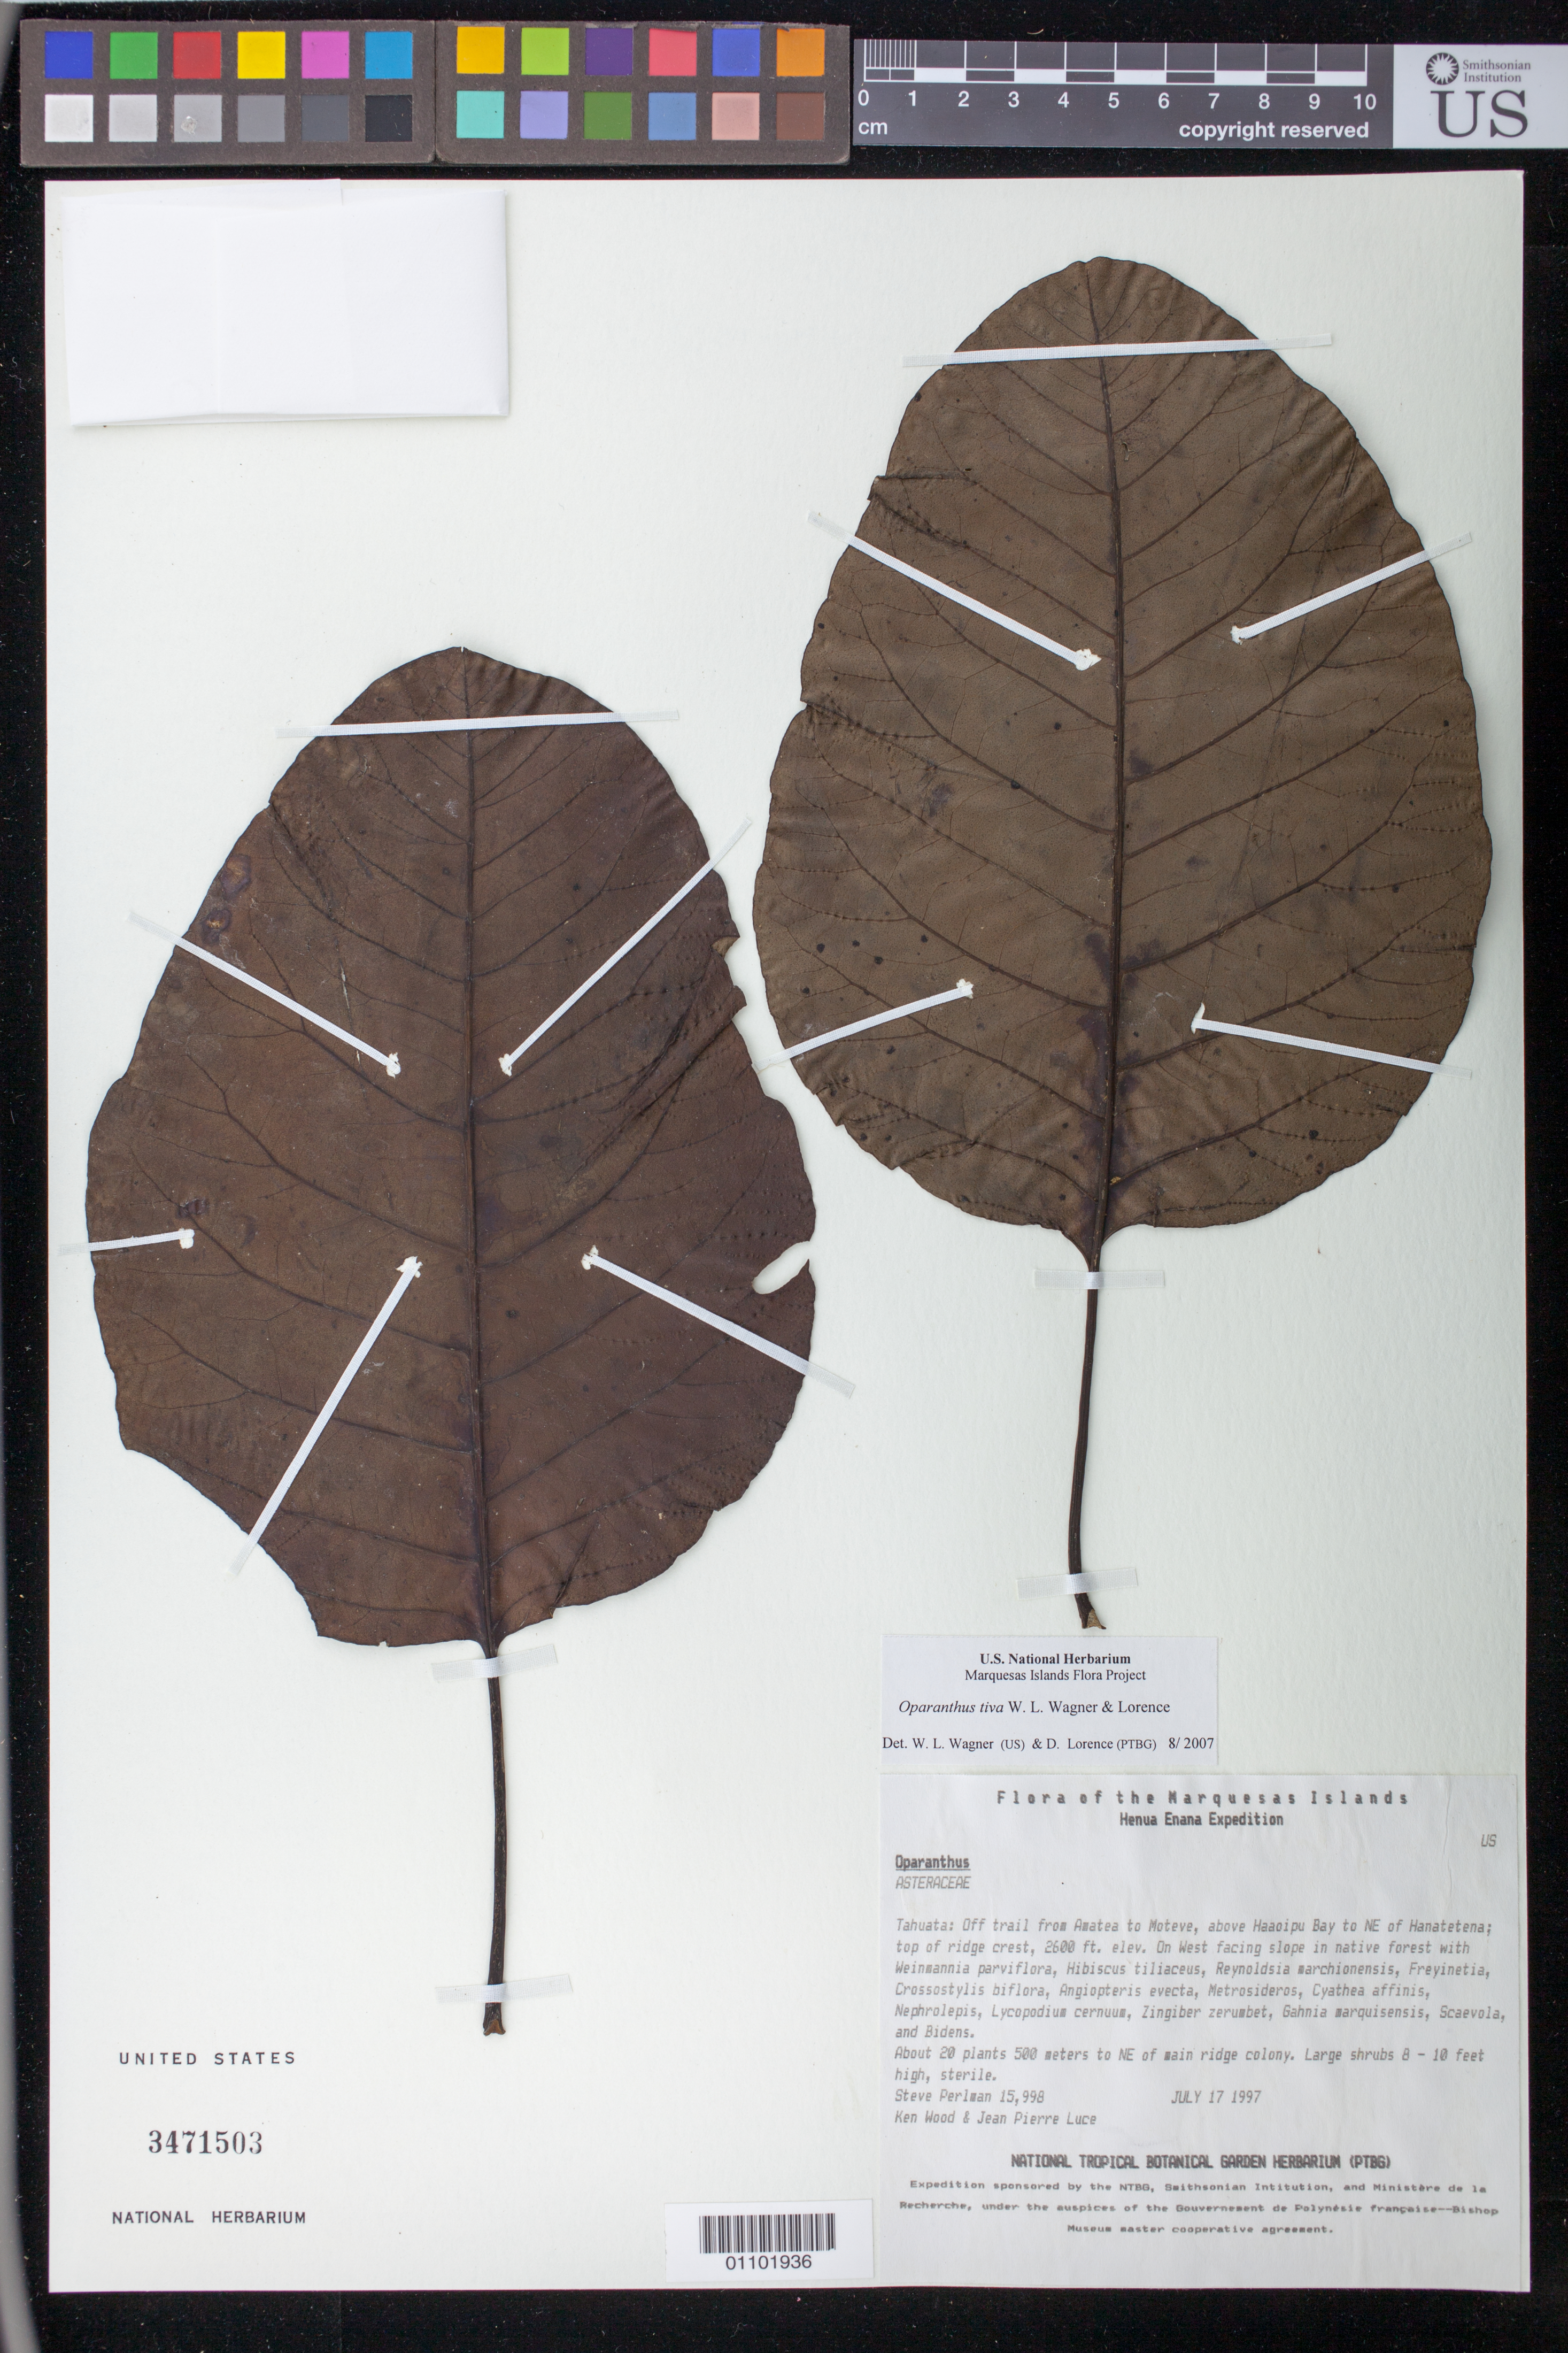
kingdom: Plantae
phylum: Tracheophyta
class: Magnoliopsida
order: Asterales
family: Asteraceae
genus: Oparanthus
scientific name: Oparanthus tiva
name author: W.L. Wagner & Lorence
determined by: Wagner, W. L.; Lorence, David H.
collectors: S. P. Perlman, K. R. Wood & J. Luce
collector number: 15998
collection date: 1997-07-17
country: French Polynesia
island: Tahuata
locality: off trail from Amatea to Moteve, above Haaoipu Bay, to NE of Hanatetena, top of ridge crest, W facing slope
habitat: native forest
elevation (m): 792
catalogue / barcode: US 3471503